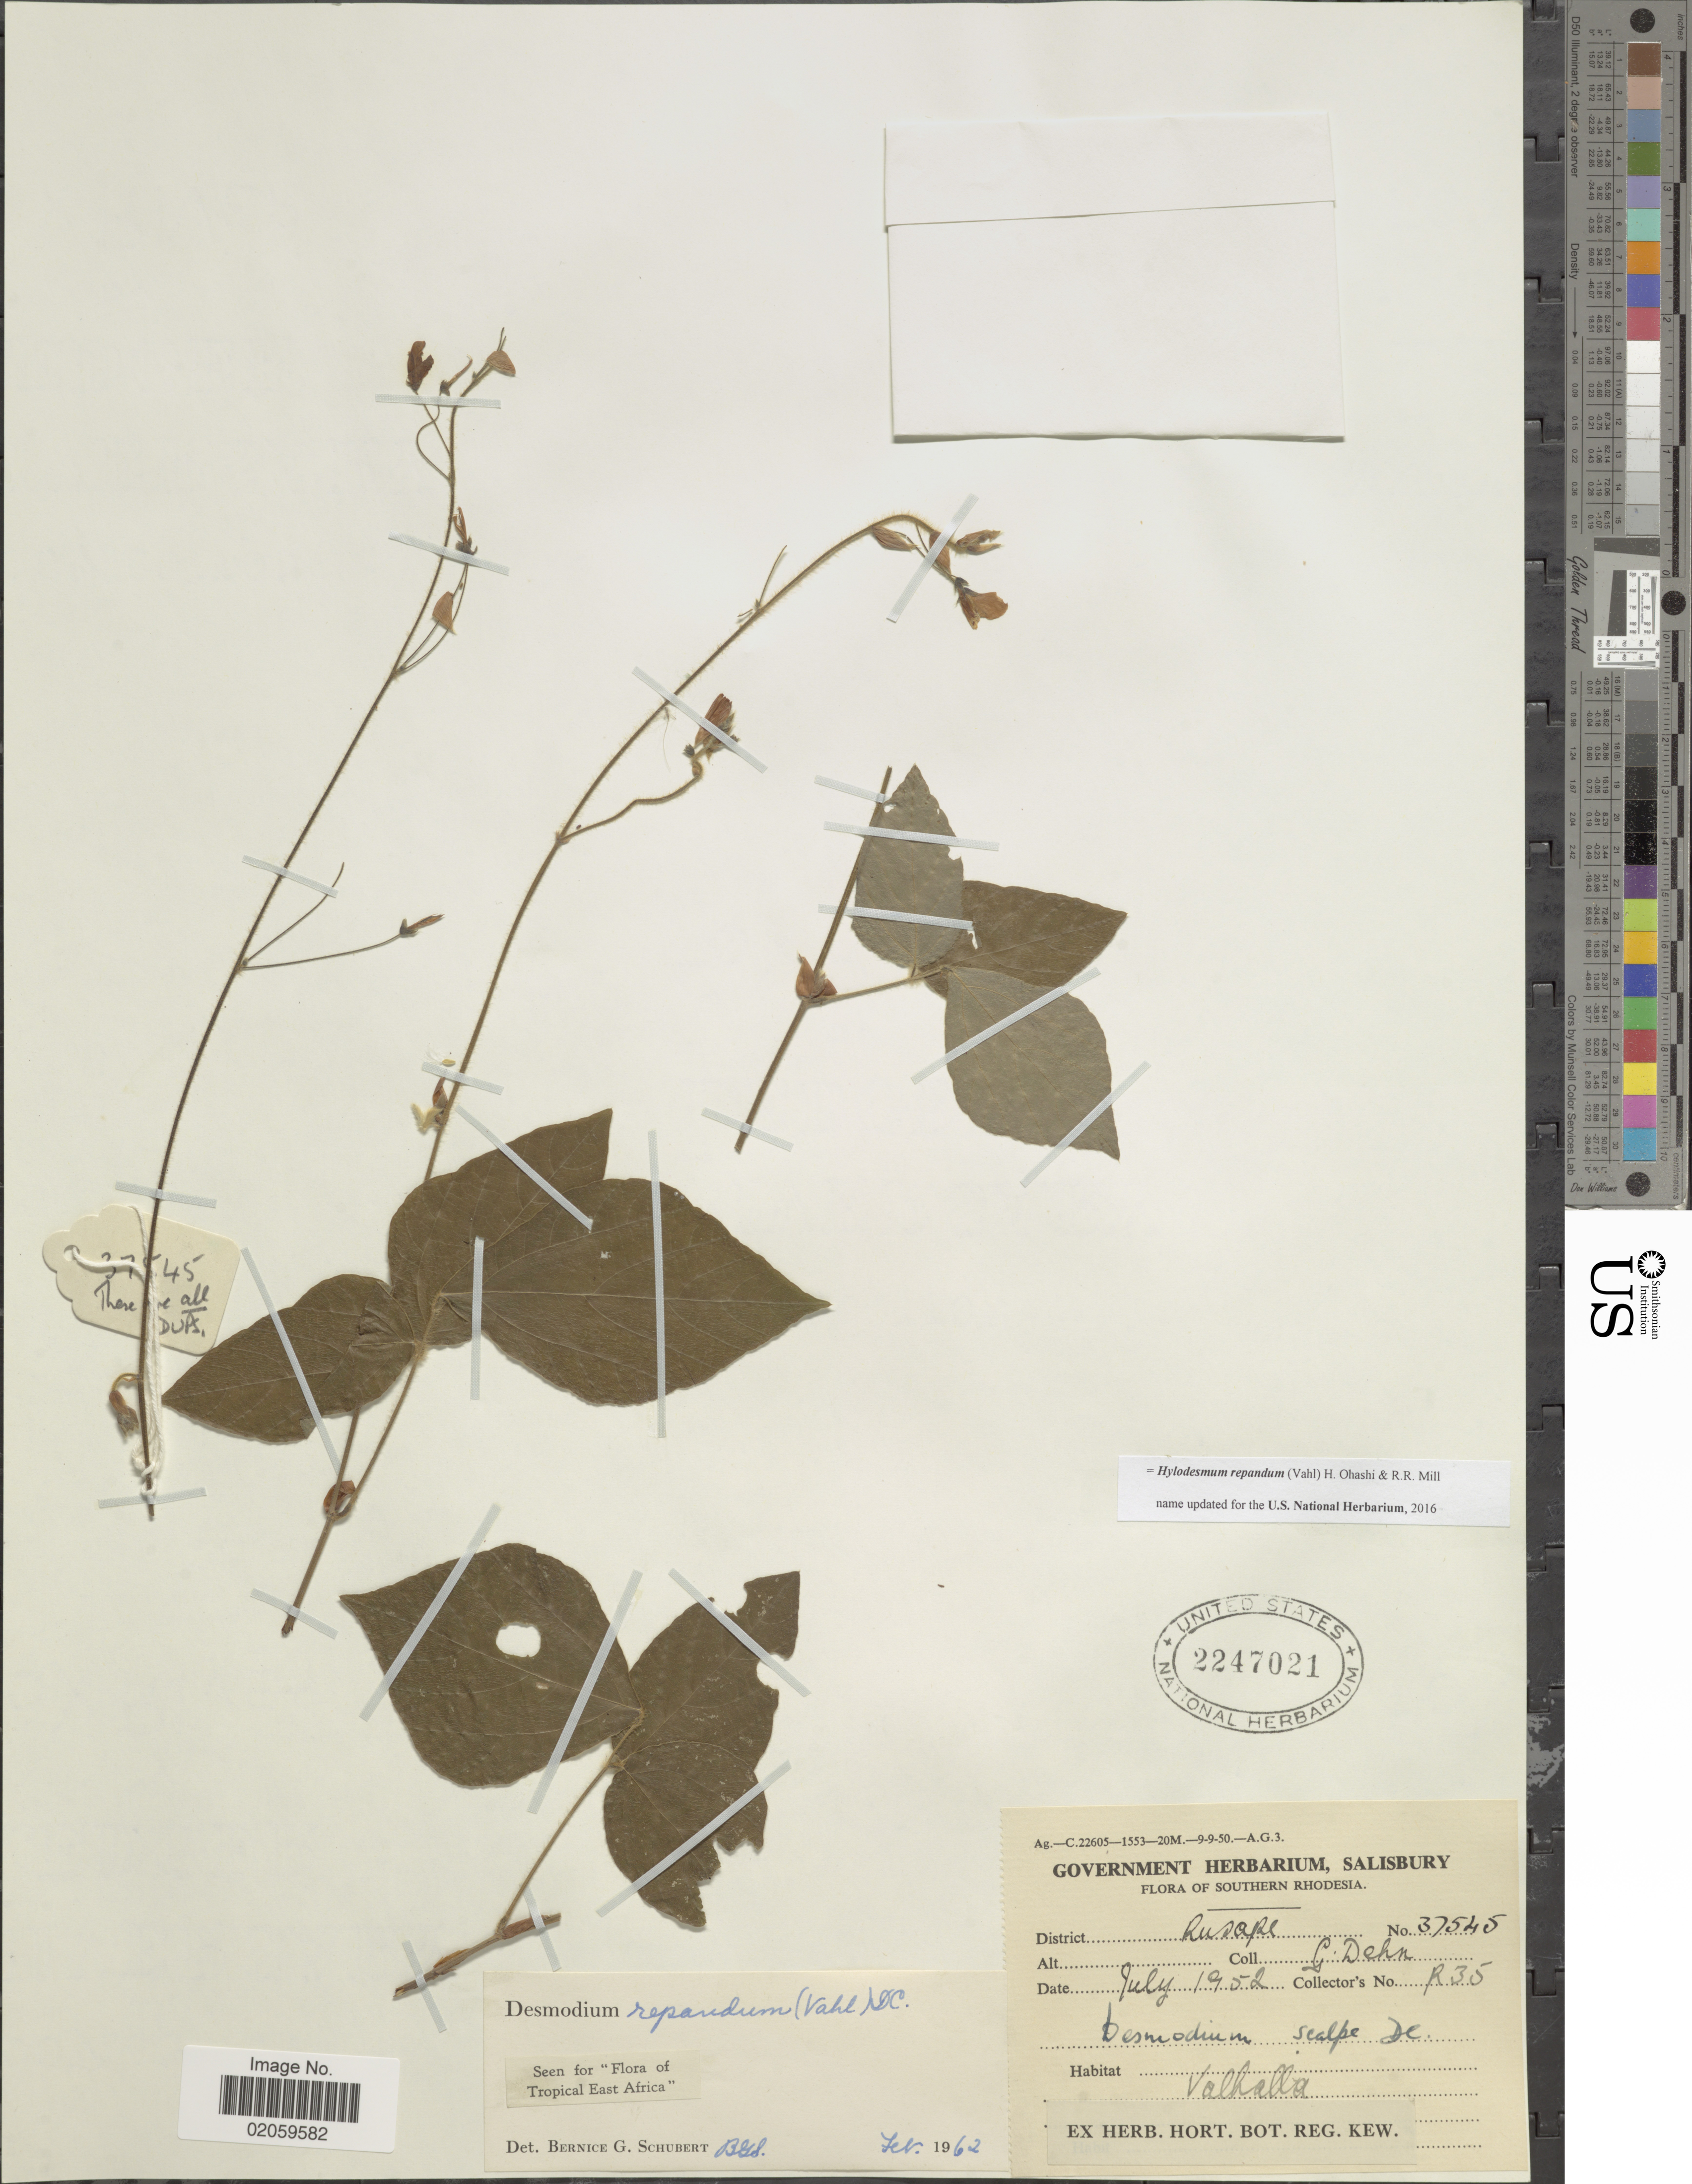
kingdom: Plantae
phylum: Tracheophyta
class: Magnoliopsida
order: Fabales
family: Fabaceae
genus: Hylodesmum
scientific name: Hylodesmum repandum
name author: (Vahl) H. Ohashi & R.R. Mill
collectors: G. Dehn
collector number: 37545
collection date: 1952-07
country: Zimbabwe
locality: Southern Rhodesia, District Rusape, Valhalla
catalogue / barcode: US 2247021